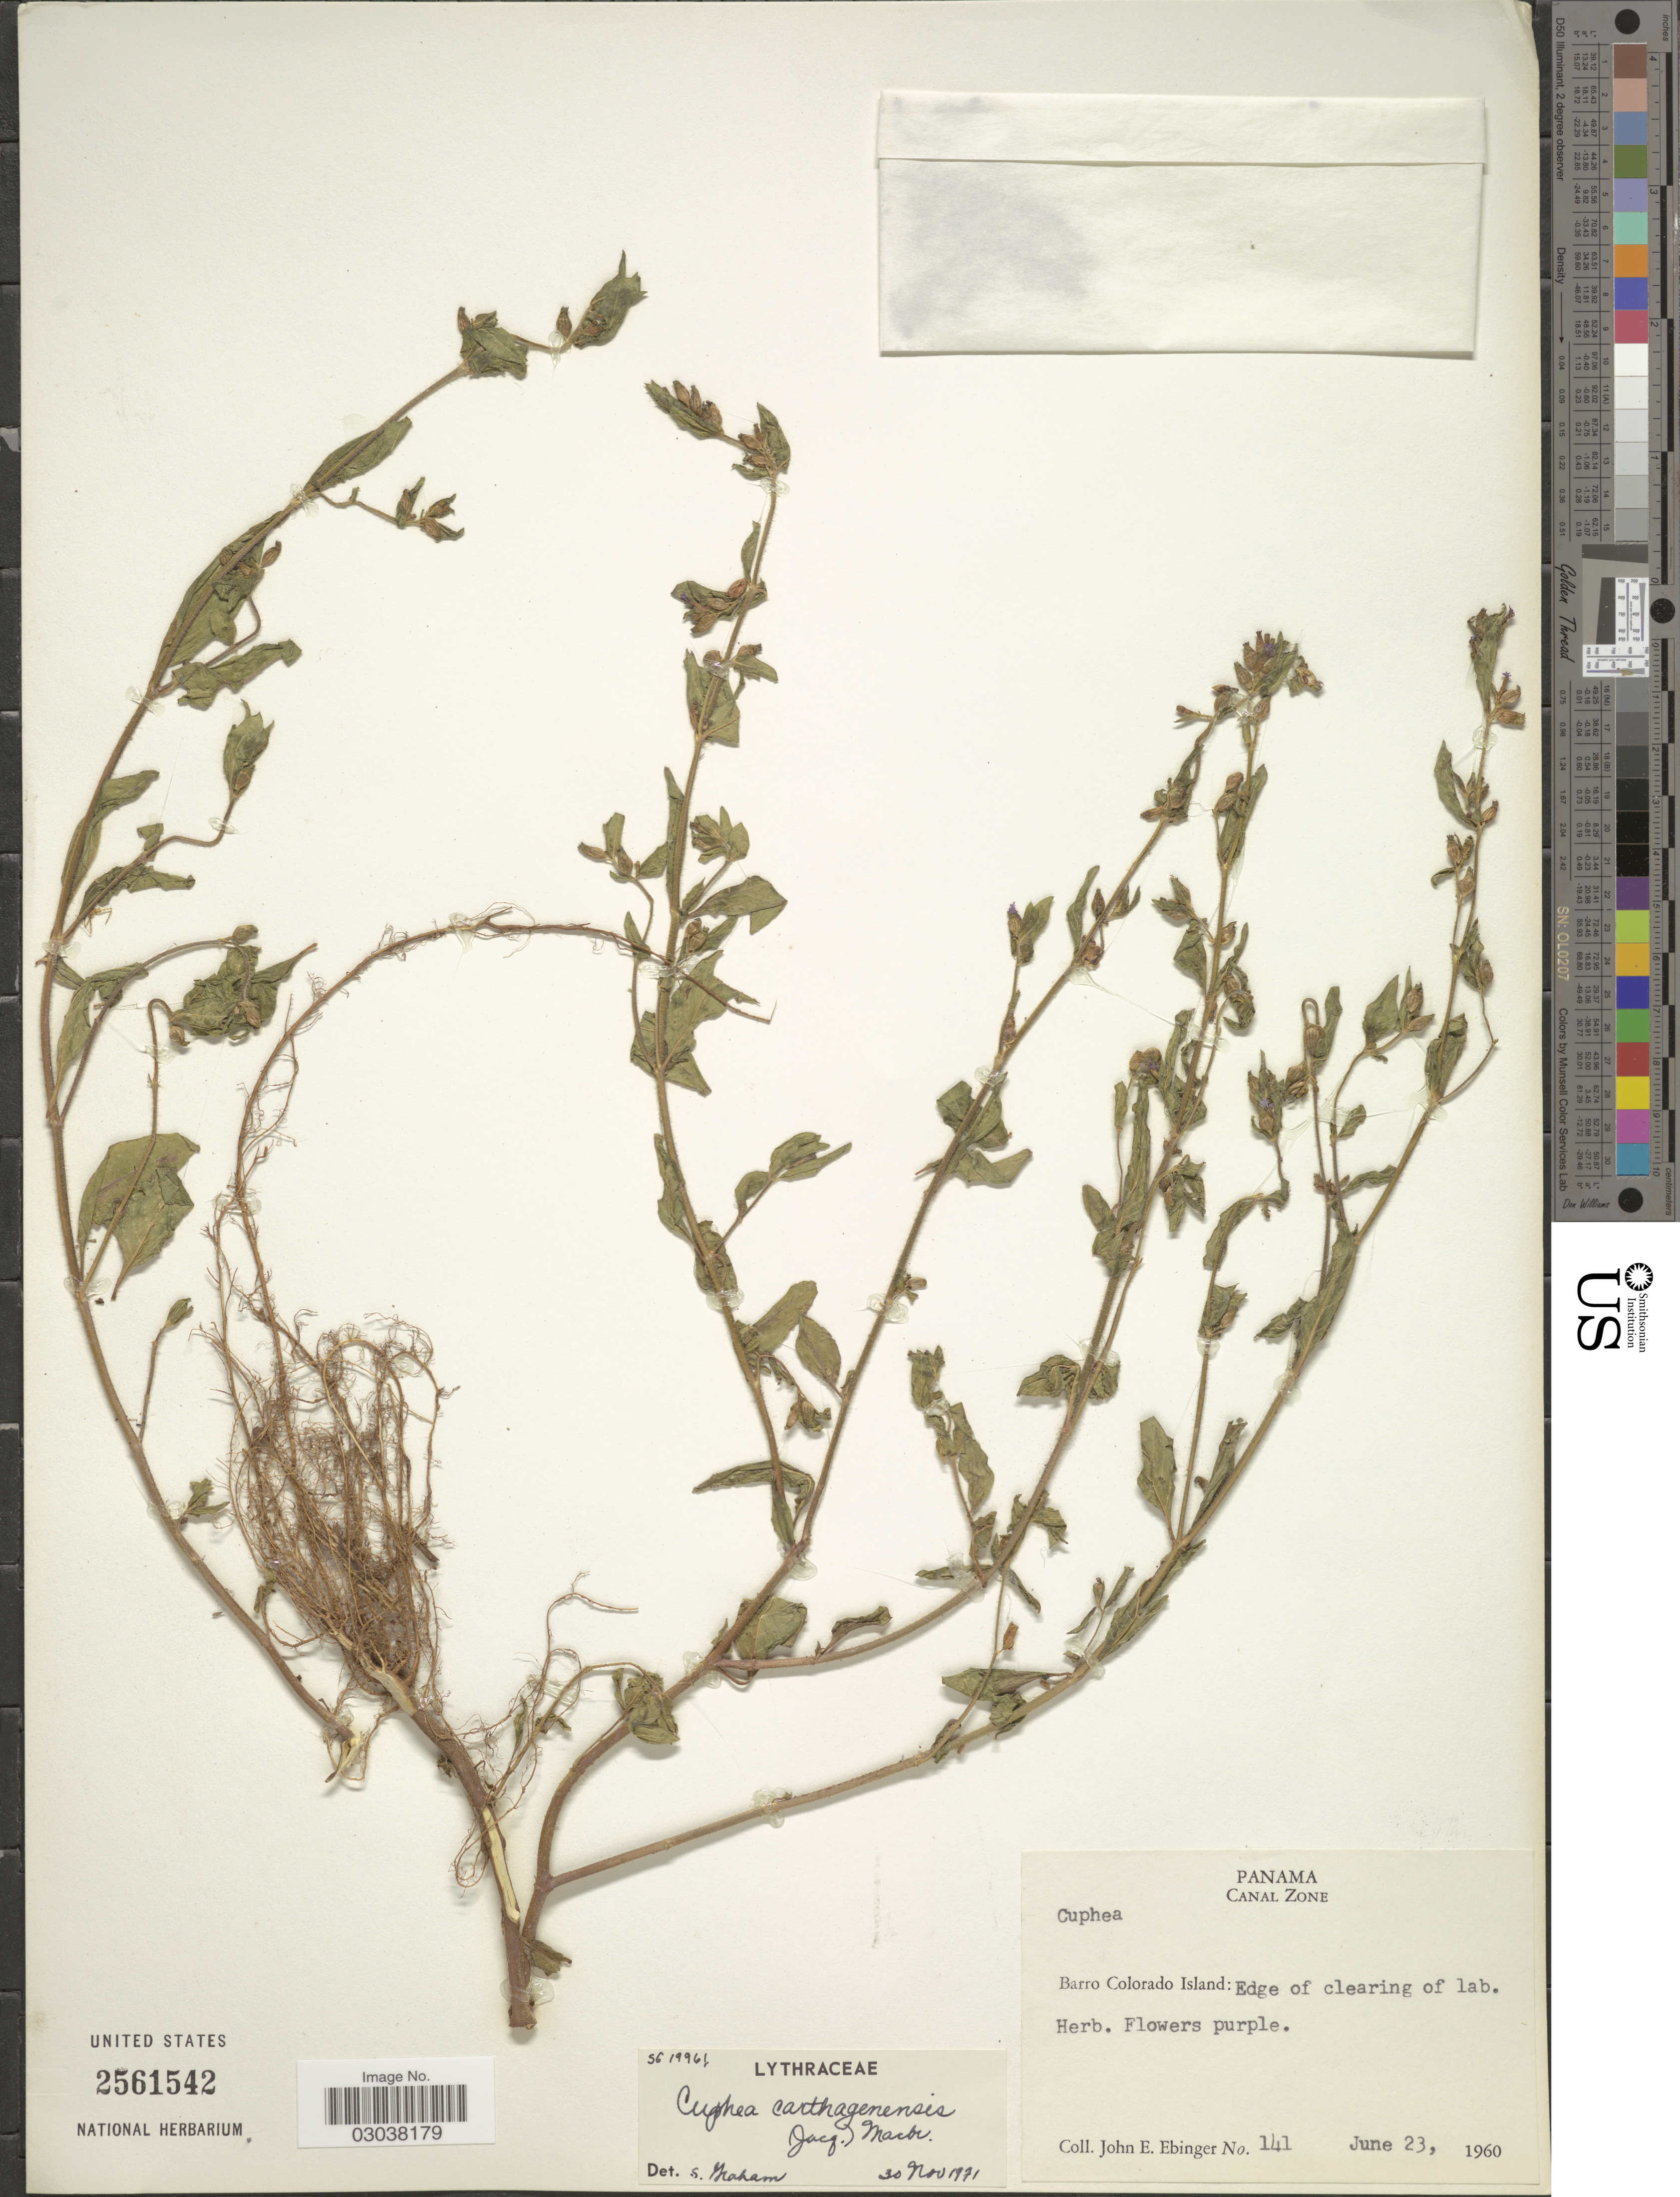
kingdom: Plantae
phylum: Tracheophyta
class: Magnoliopsida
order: Myrtales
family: Lythraceae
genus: Cuphea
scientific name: Cuphea carthagenensis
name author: (Jacq.) J.F. Macbr.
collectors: J. Ebinger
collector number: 141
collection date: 1960-06-23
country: Panama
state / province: Panamá Oeste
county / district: Canal Zone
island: Barro Colorado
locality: Canal Zone. Barro Colorado Island: Edge of clearing of lab.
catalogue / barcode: US 2561542